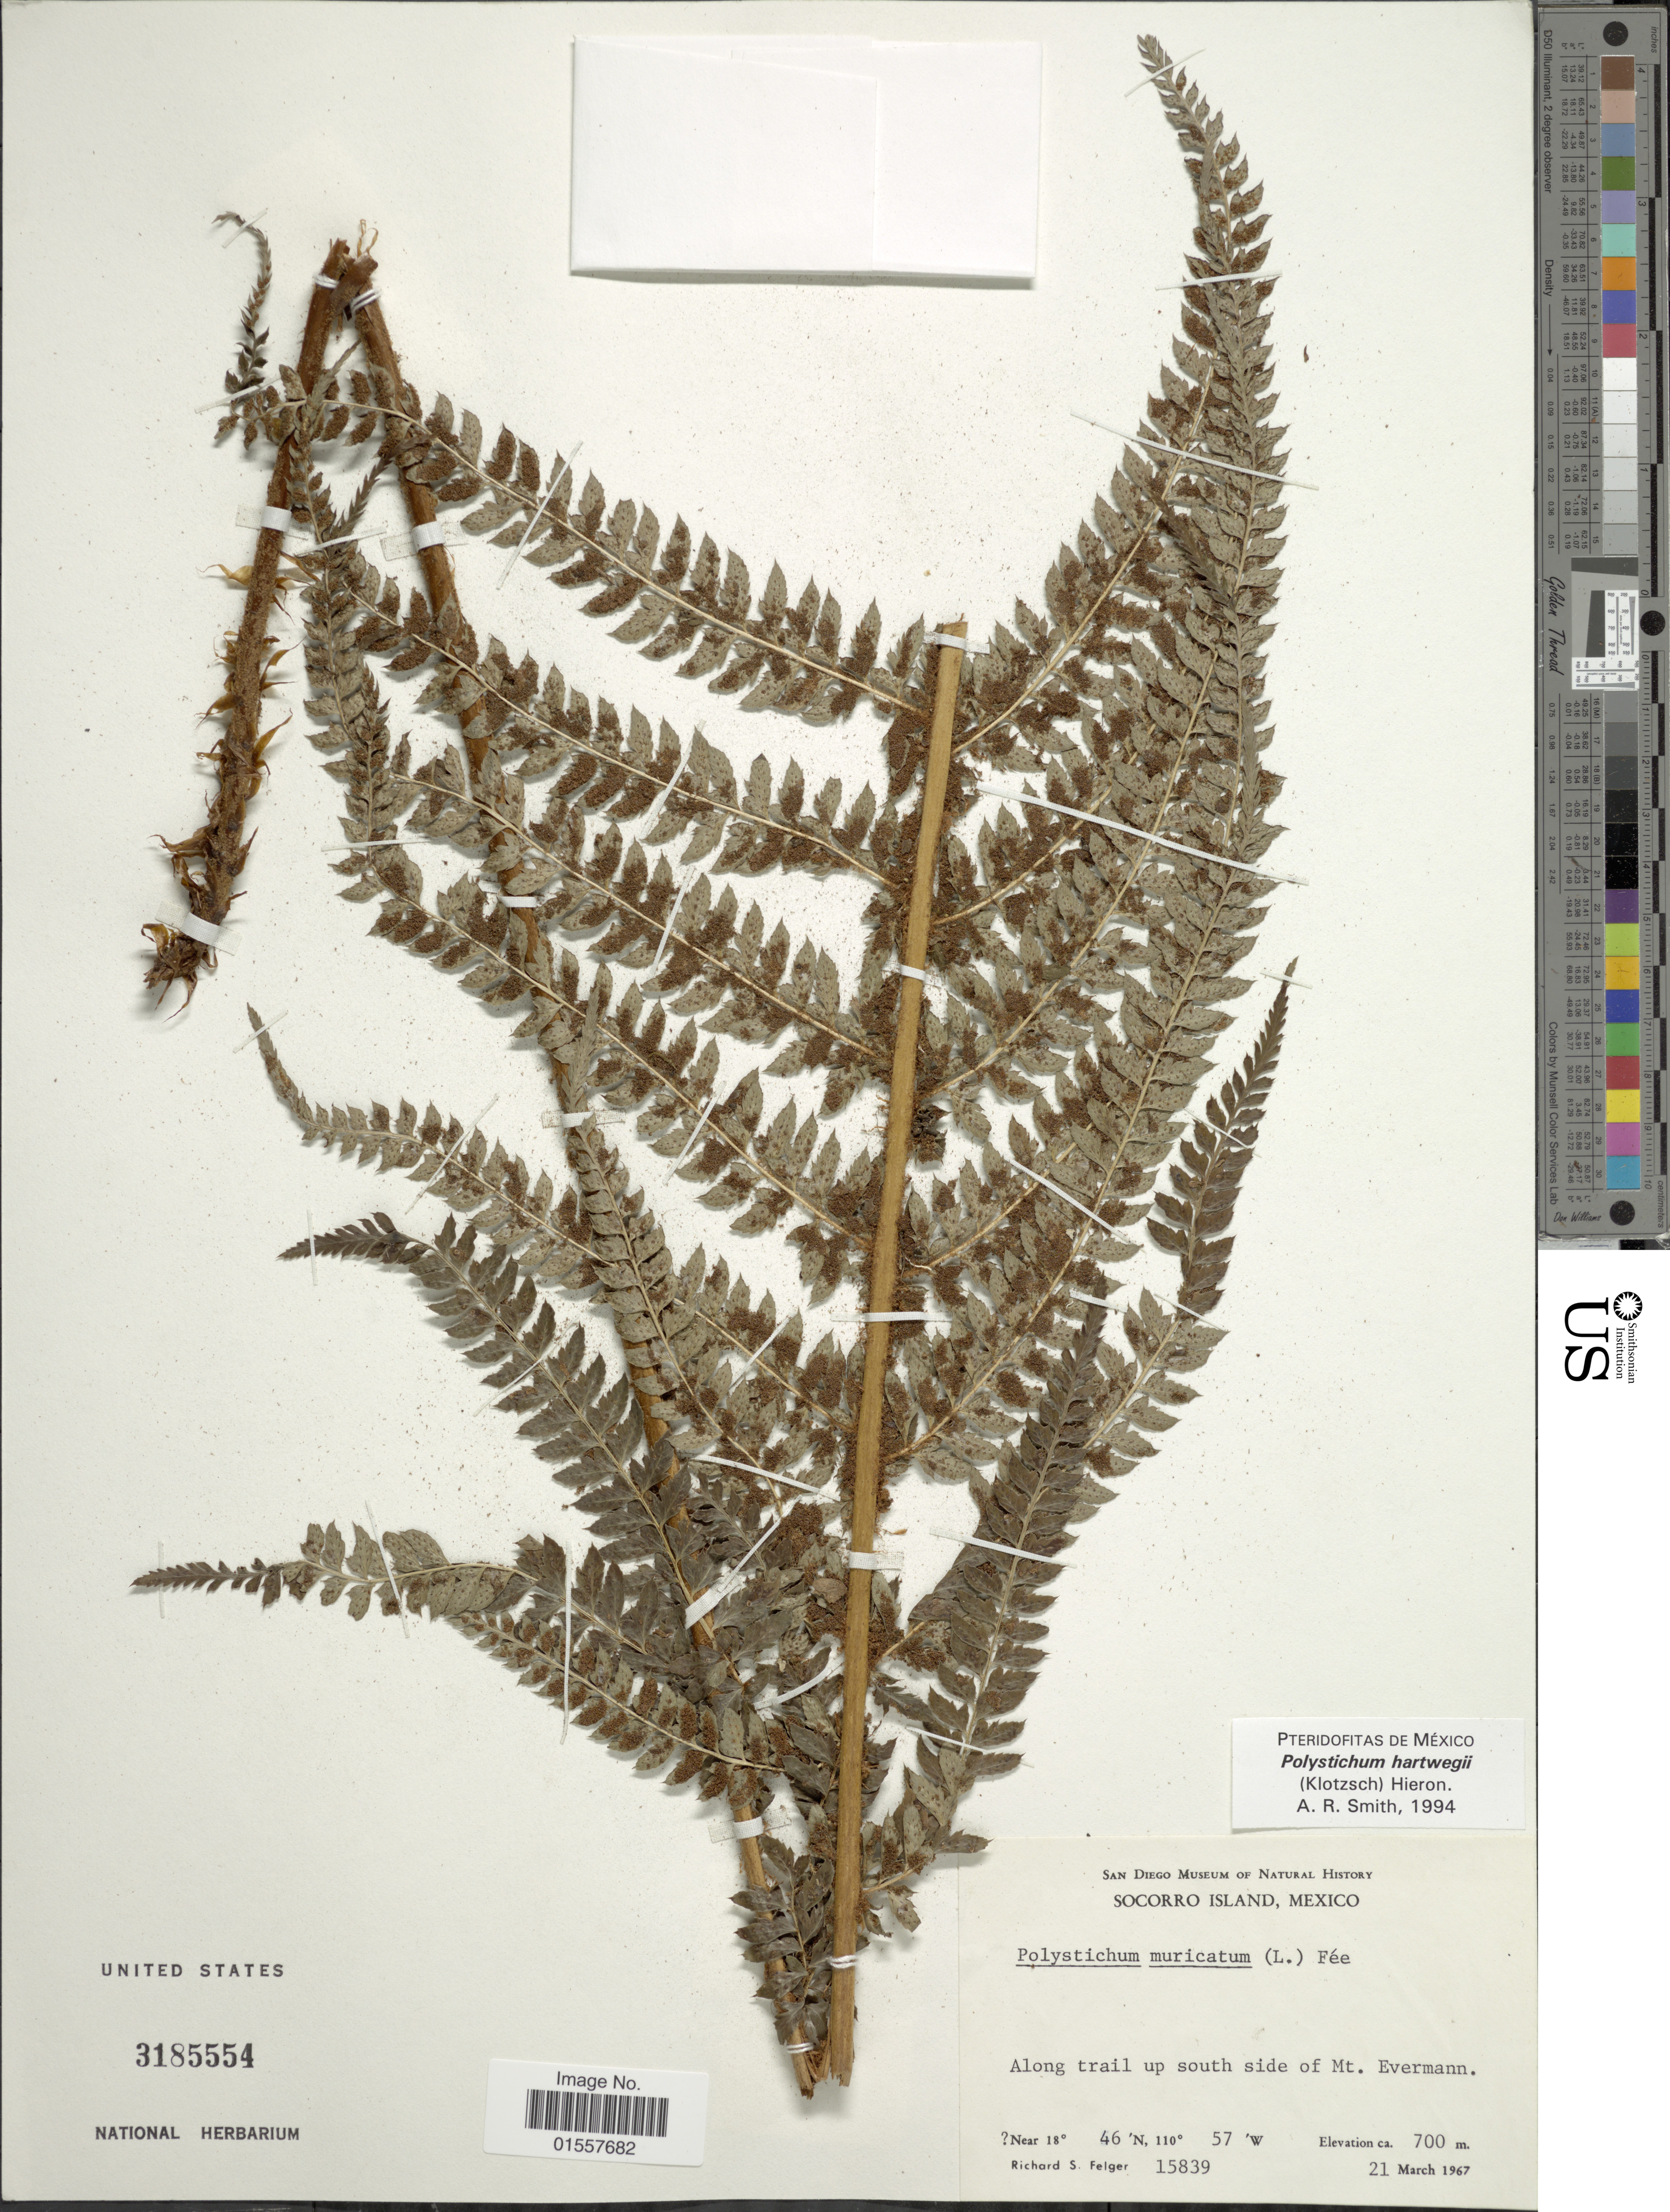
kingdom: Plantae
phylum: Tracheophyta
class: Polypodiopsida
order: Polypodiales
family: Dryopteridaceae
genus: Polystichum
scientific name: Polystichum hartwegii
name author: (Klotzsch) Hieron.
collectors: R. S. Felger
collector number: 15839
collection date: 1967-03-21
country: Mexico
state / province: Colima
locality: Socorro Island, along trail up south side of Mt. Evermann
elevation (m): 700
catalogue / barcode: US 3185554